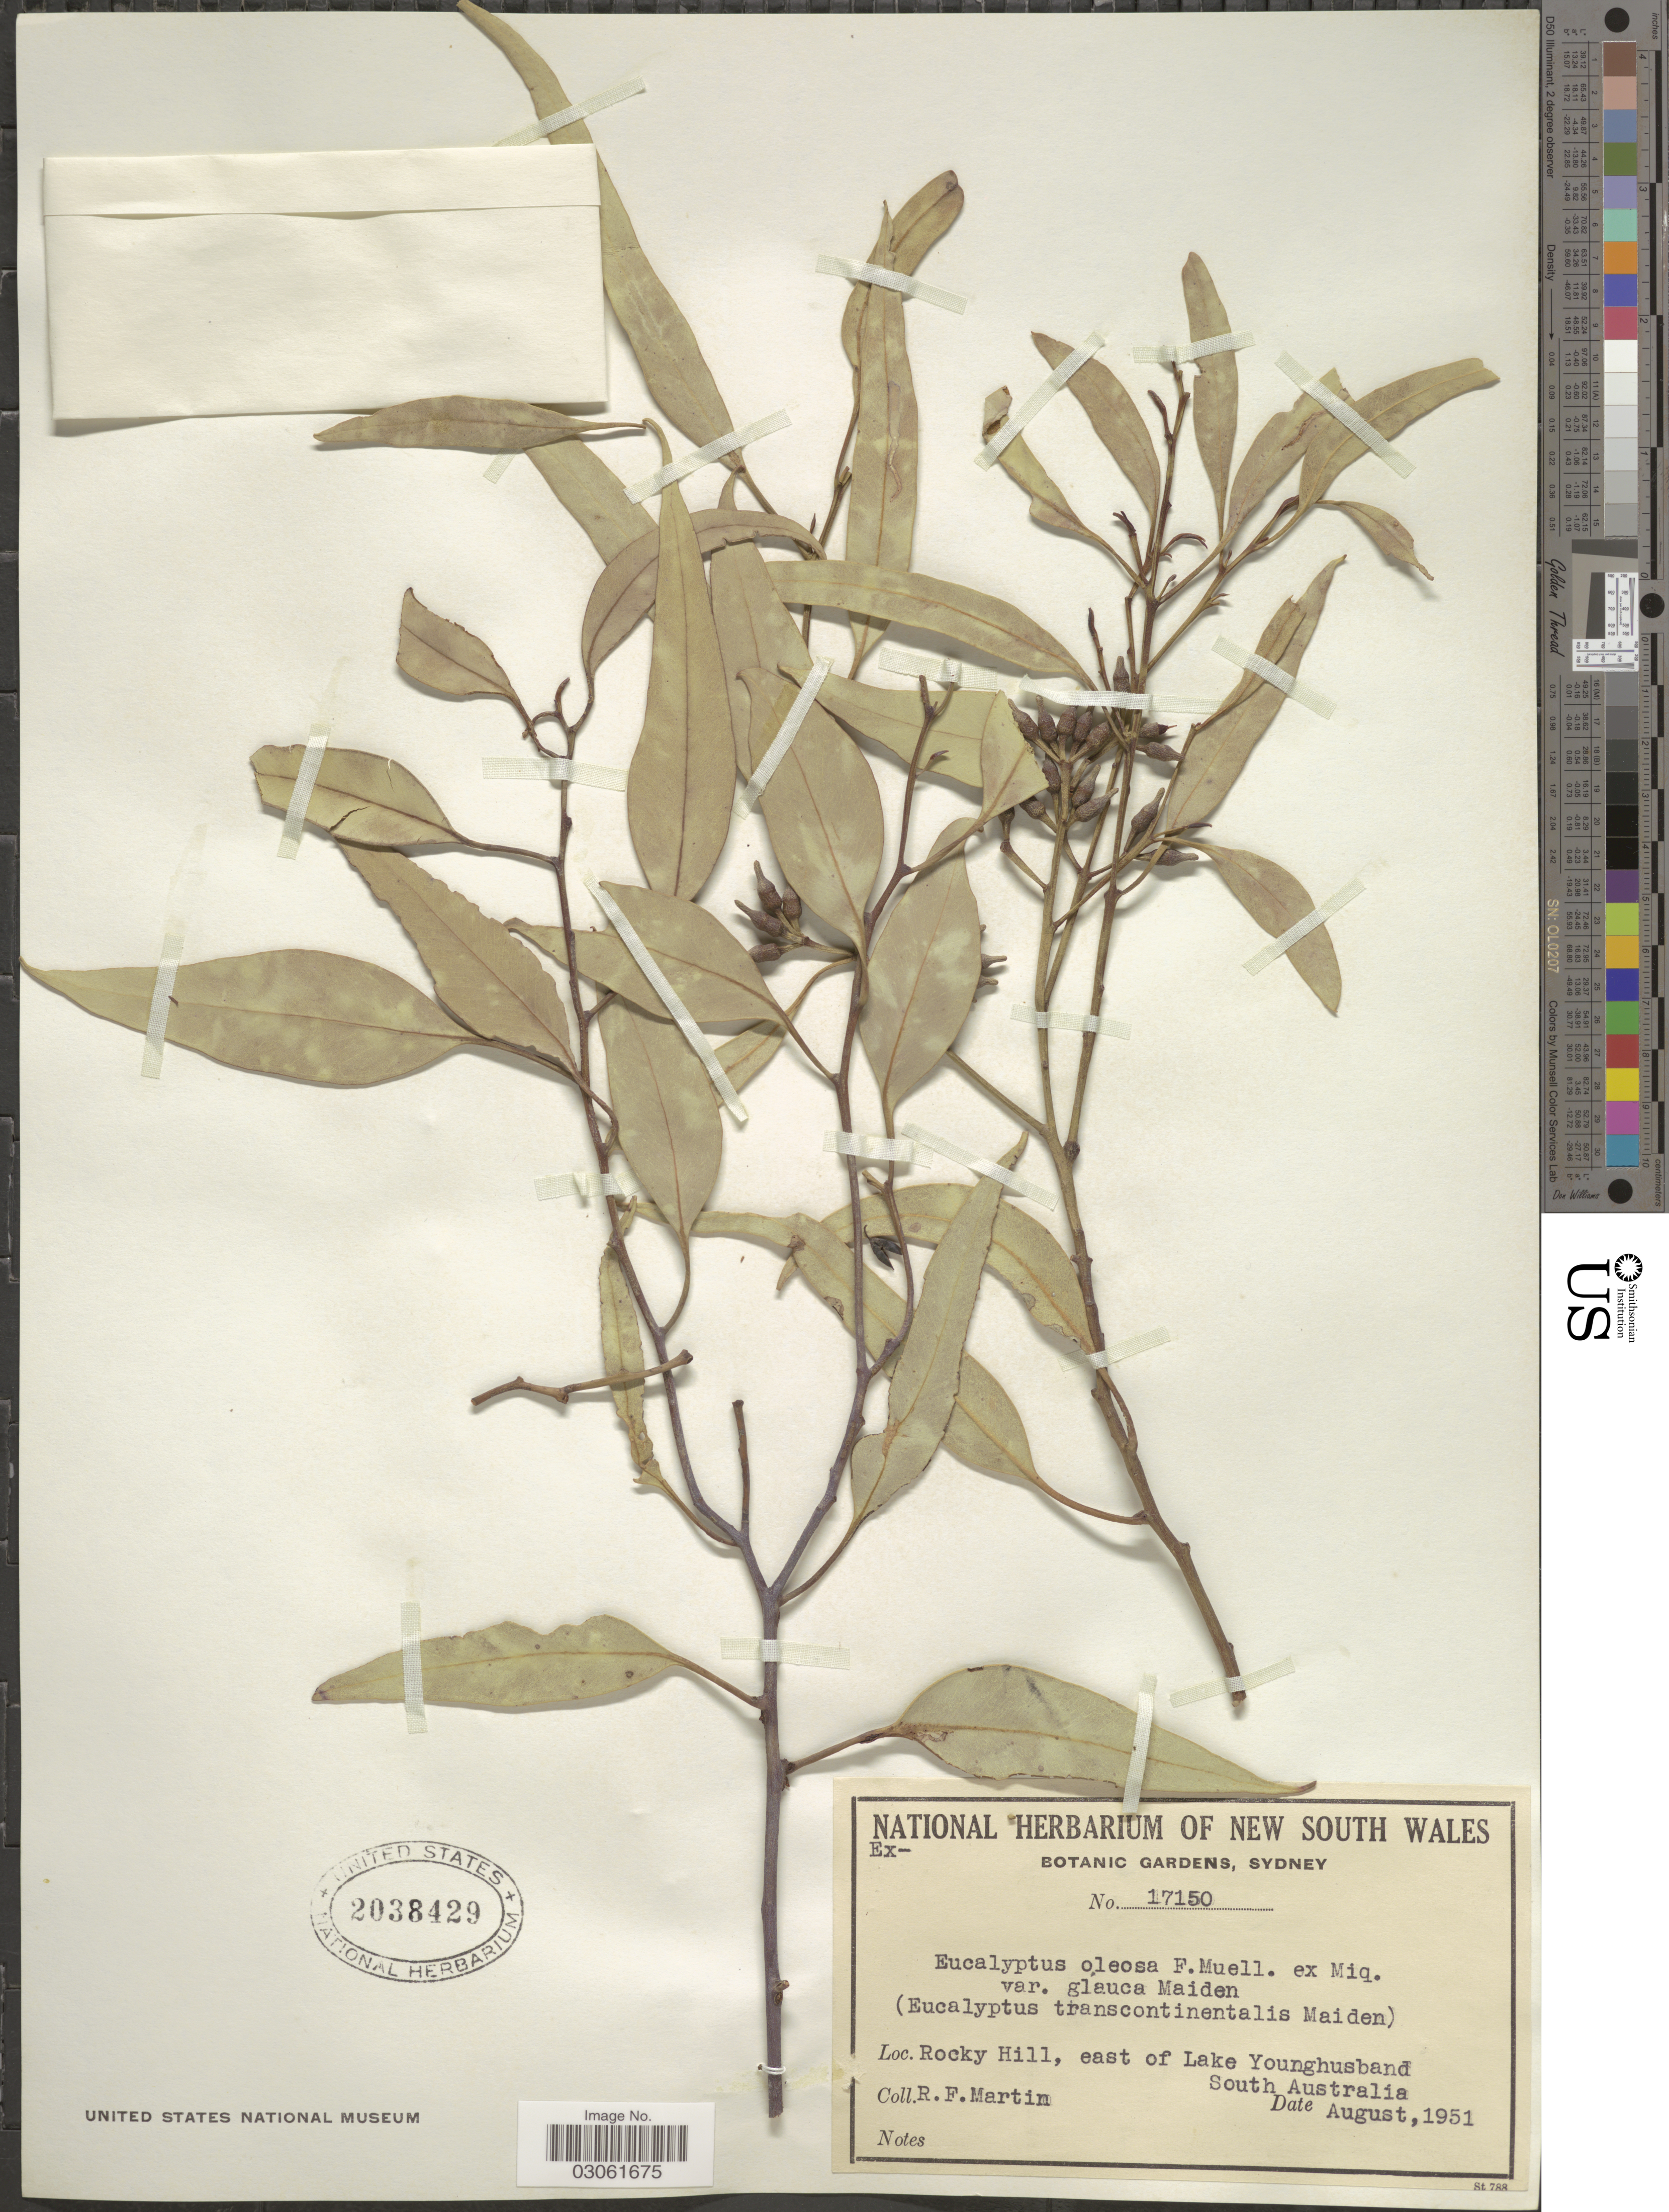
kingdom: Plantae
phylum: Tracheophyta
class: Magnoliopsida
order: Myrtales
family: Myrtaceae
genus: Eucalyptus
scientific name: Eucalyptus oleosa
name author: F. Muell. ex Miq.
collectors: R. F. Martin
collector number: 17150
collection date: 1951-08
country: Australia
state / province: South Australia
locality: Rocky Hill, east of Lake Younghusband.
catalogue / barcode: US 2038429